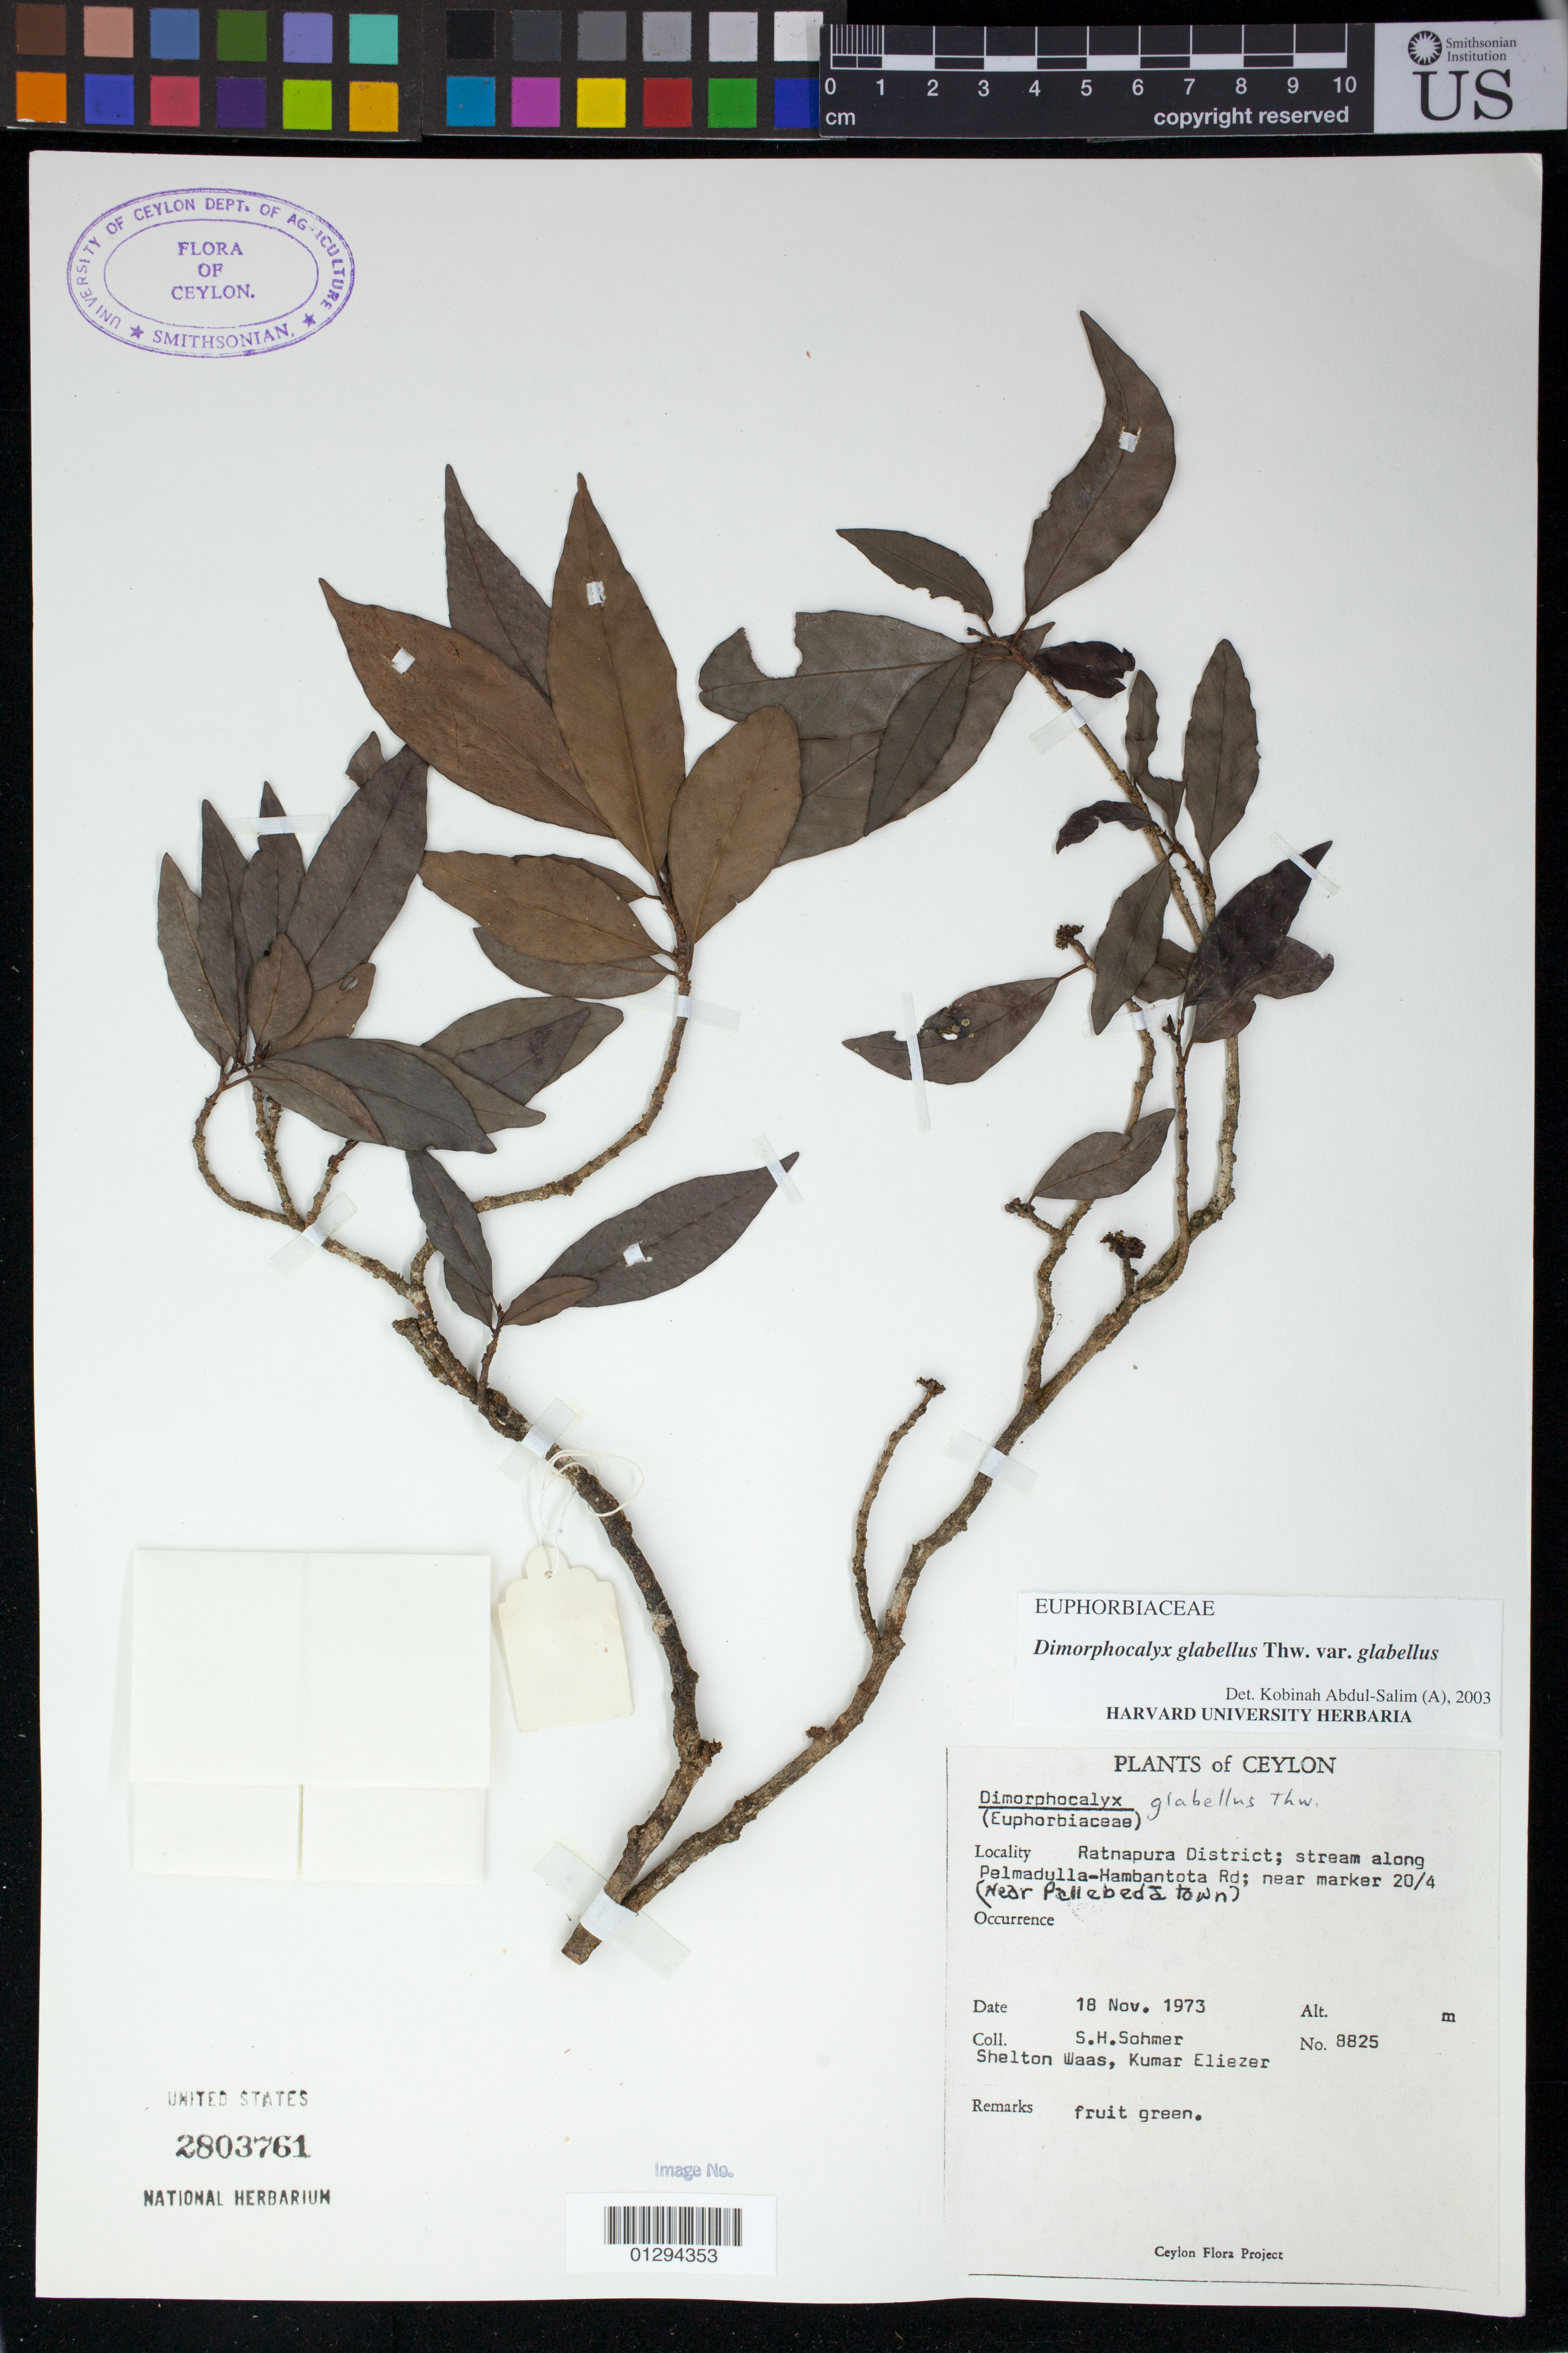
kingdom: Plantae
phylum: Tracheophyta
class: Magnoliopsida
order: Malpighiales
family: Euphorbiaceae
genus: Dimorphocalyx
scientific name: Dimorphocalyx glabellus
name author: Thwaites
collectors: S. H. Sohmer, S. Waas & K. Eliezer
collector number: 8825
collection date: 1973-11-18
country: Sri Lanka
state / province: Sabaragamuwa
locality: Ratnapura District; stream along Pelmadulla-Hambantota Rd; near marker 20/4 (near Pallebeda [Pallebedda]town)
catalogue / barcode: US 2803761